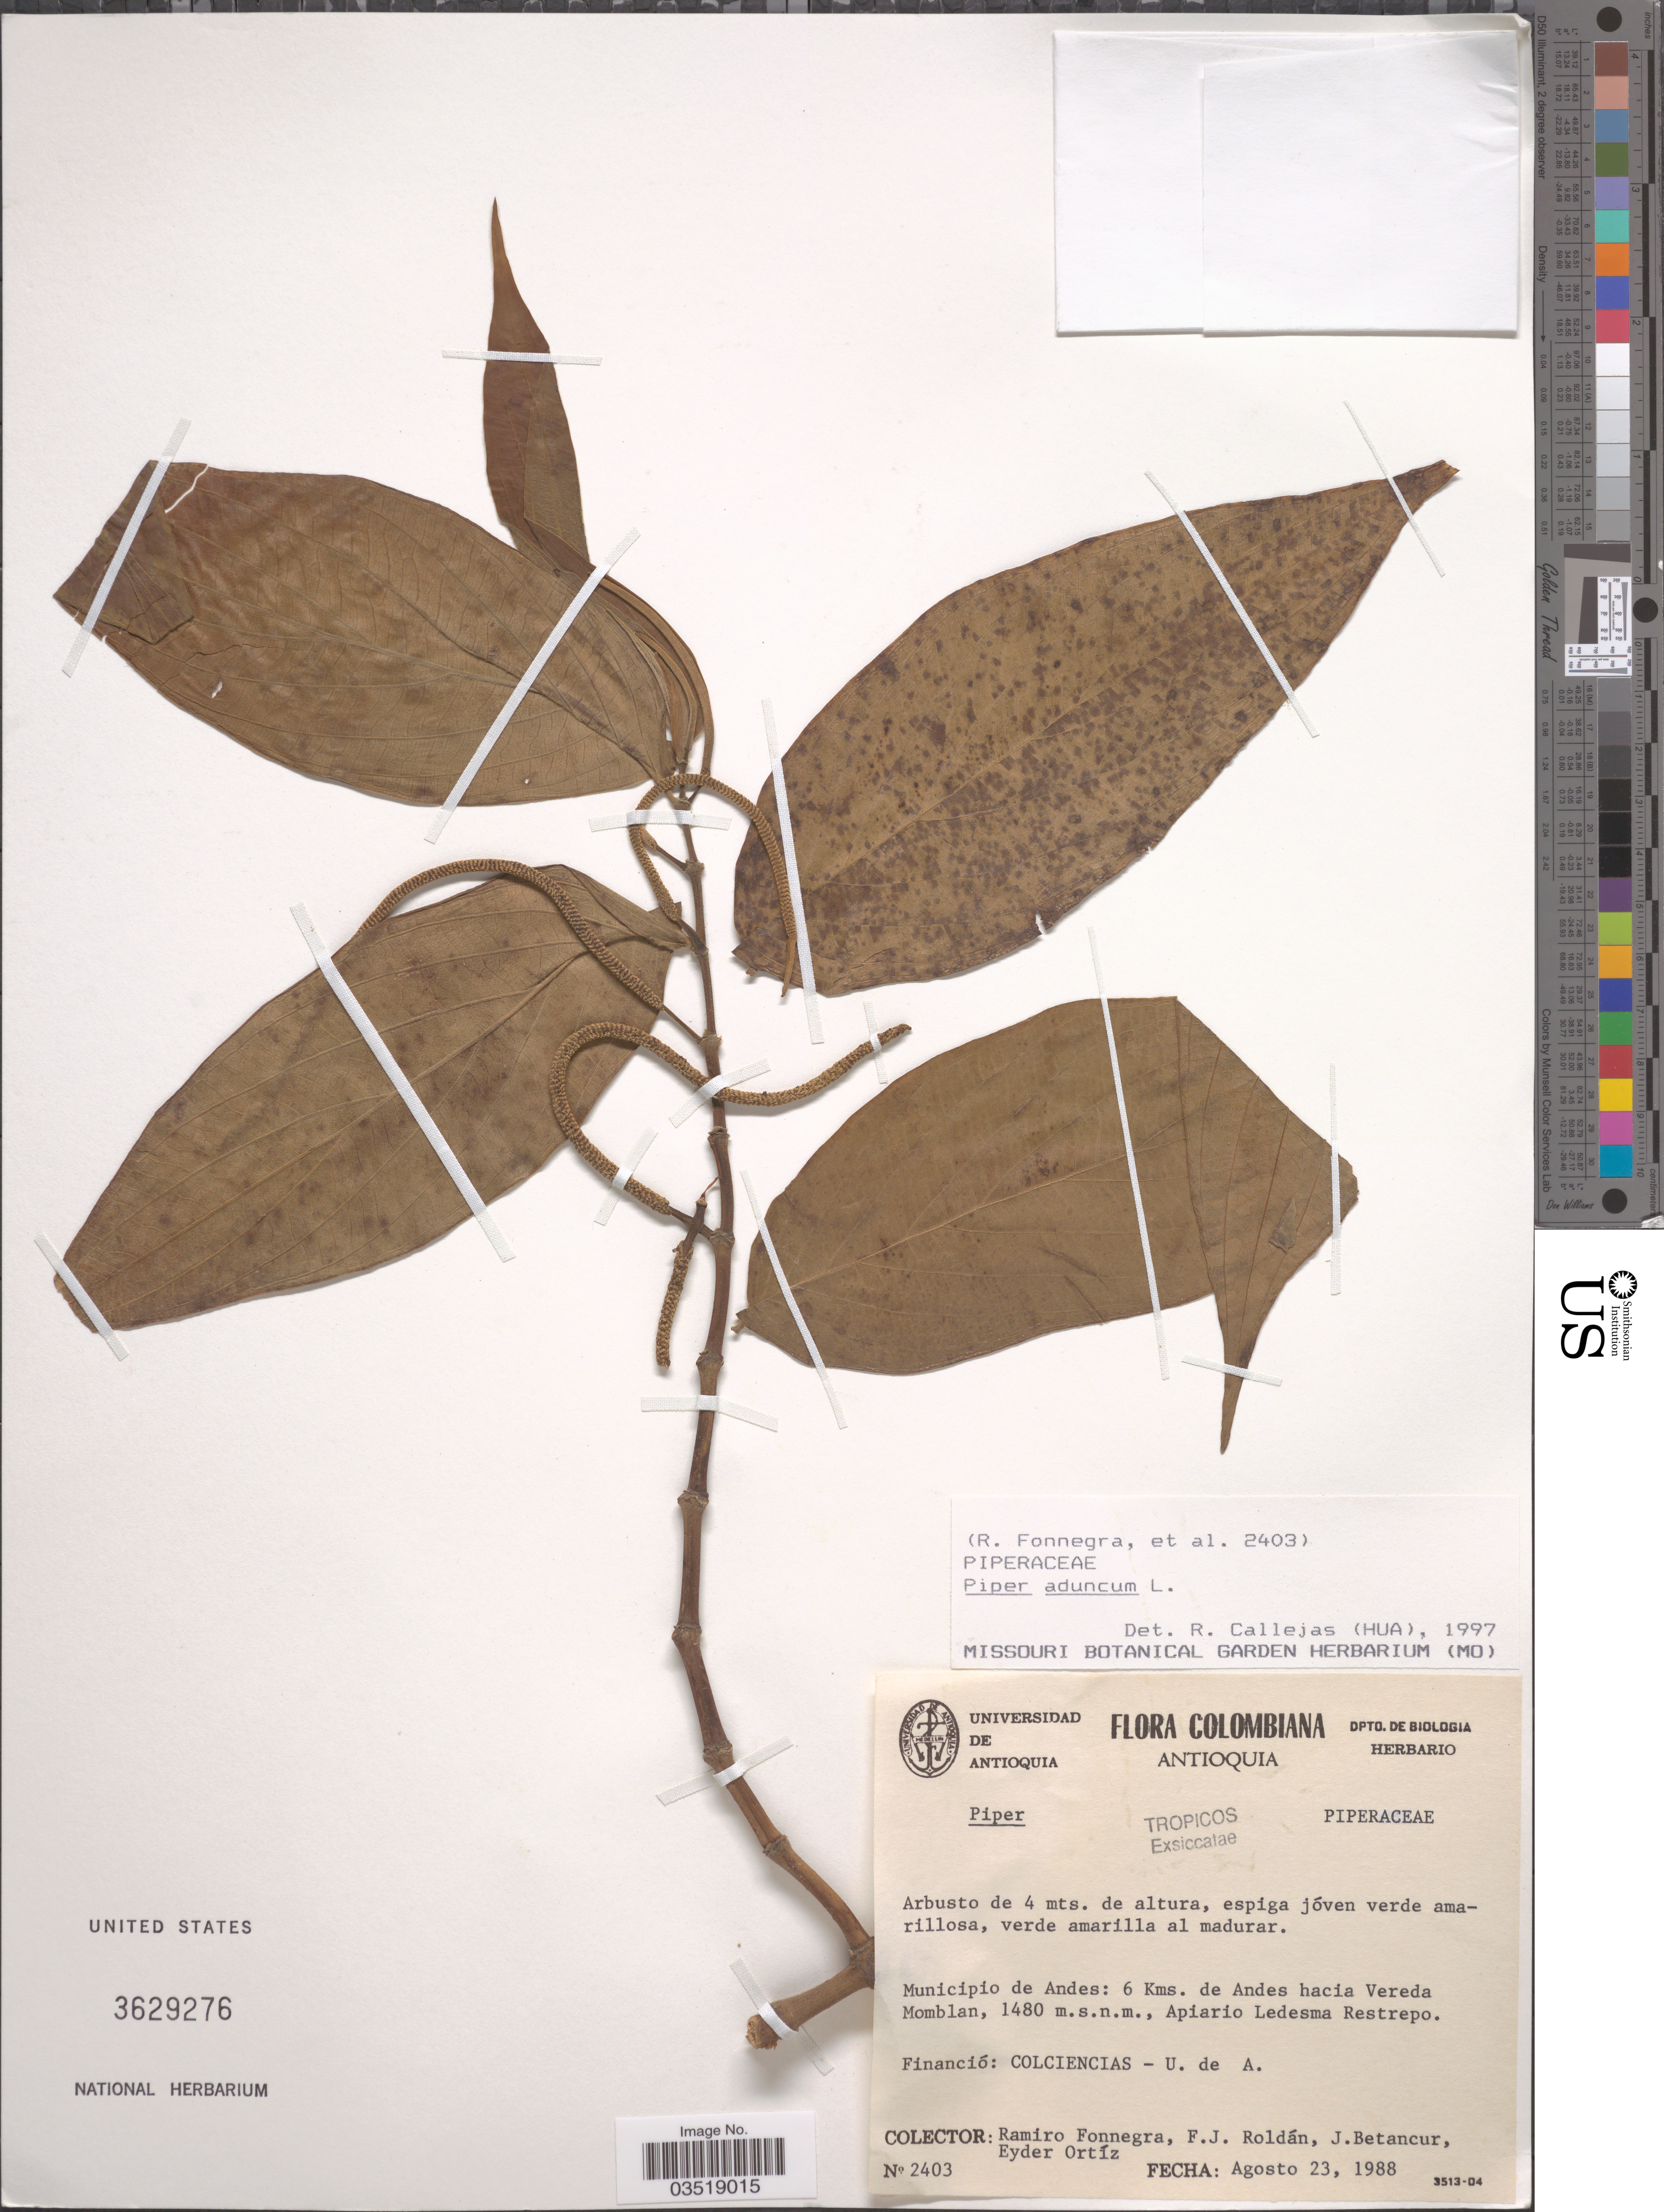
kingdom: Plantae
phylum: Tracheophyta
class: Magnoliopsida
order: Piperales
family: Piperaceae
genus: Piper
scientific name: Piper aduncum var. aduncum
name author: L.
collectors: R. Fonnegra G., F. J. Roldán, J. Betancur & E. Ortíz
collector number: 2403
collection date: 1988-08-23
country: Colombia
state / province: Antioquia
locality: Municipio de Andes: 6 Kms. de Andes hacia Vereda Momblan, Apiario Ledesma Restrepo.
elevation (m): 1480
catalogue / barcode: US 3629276